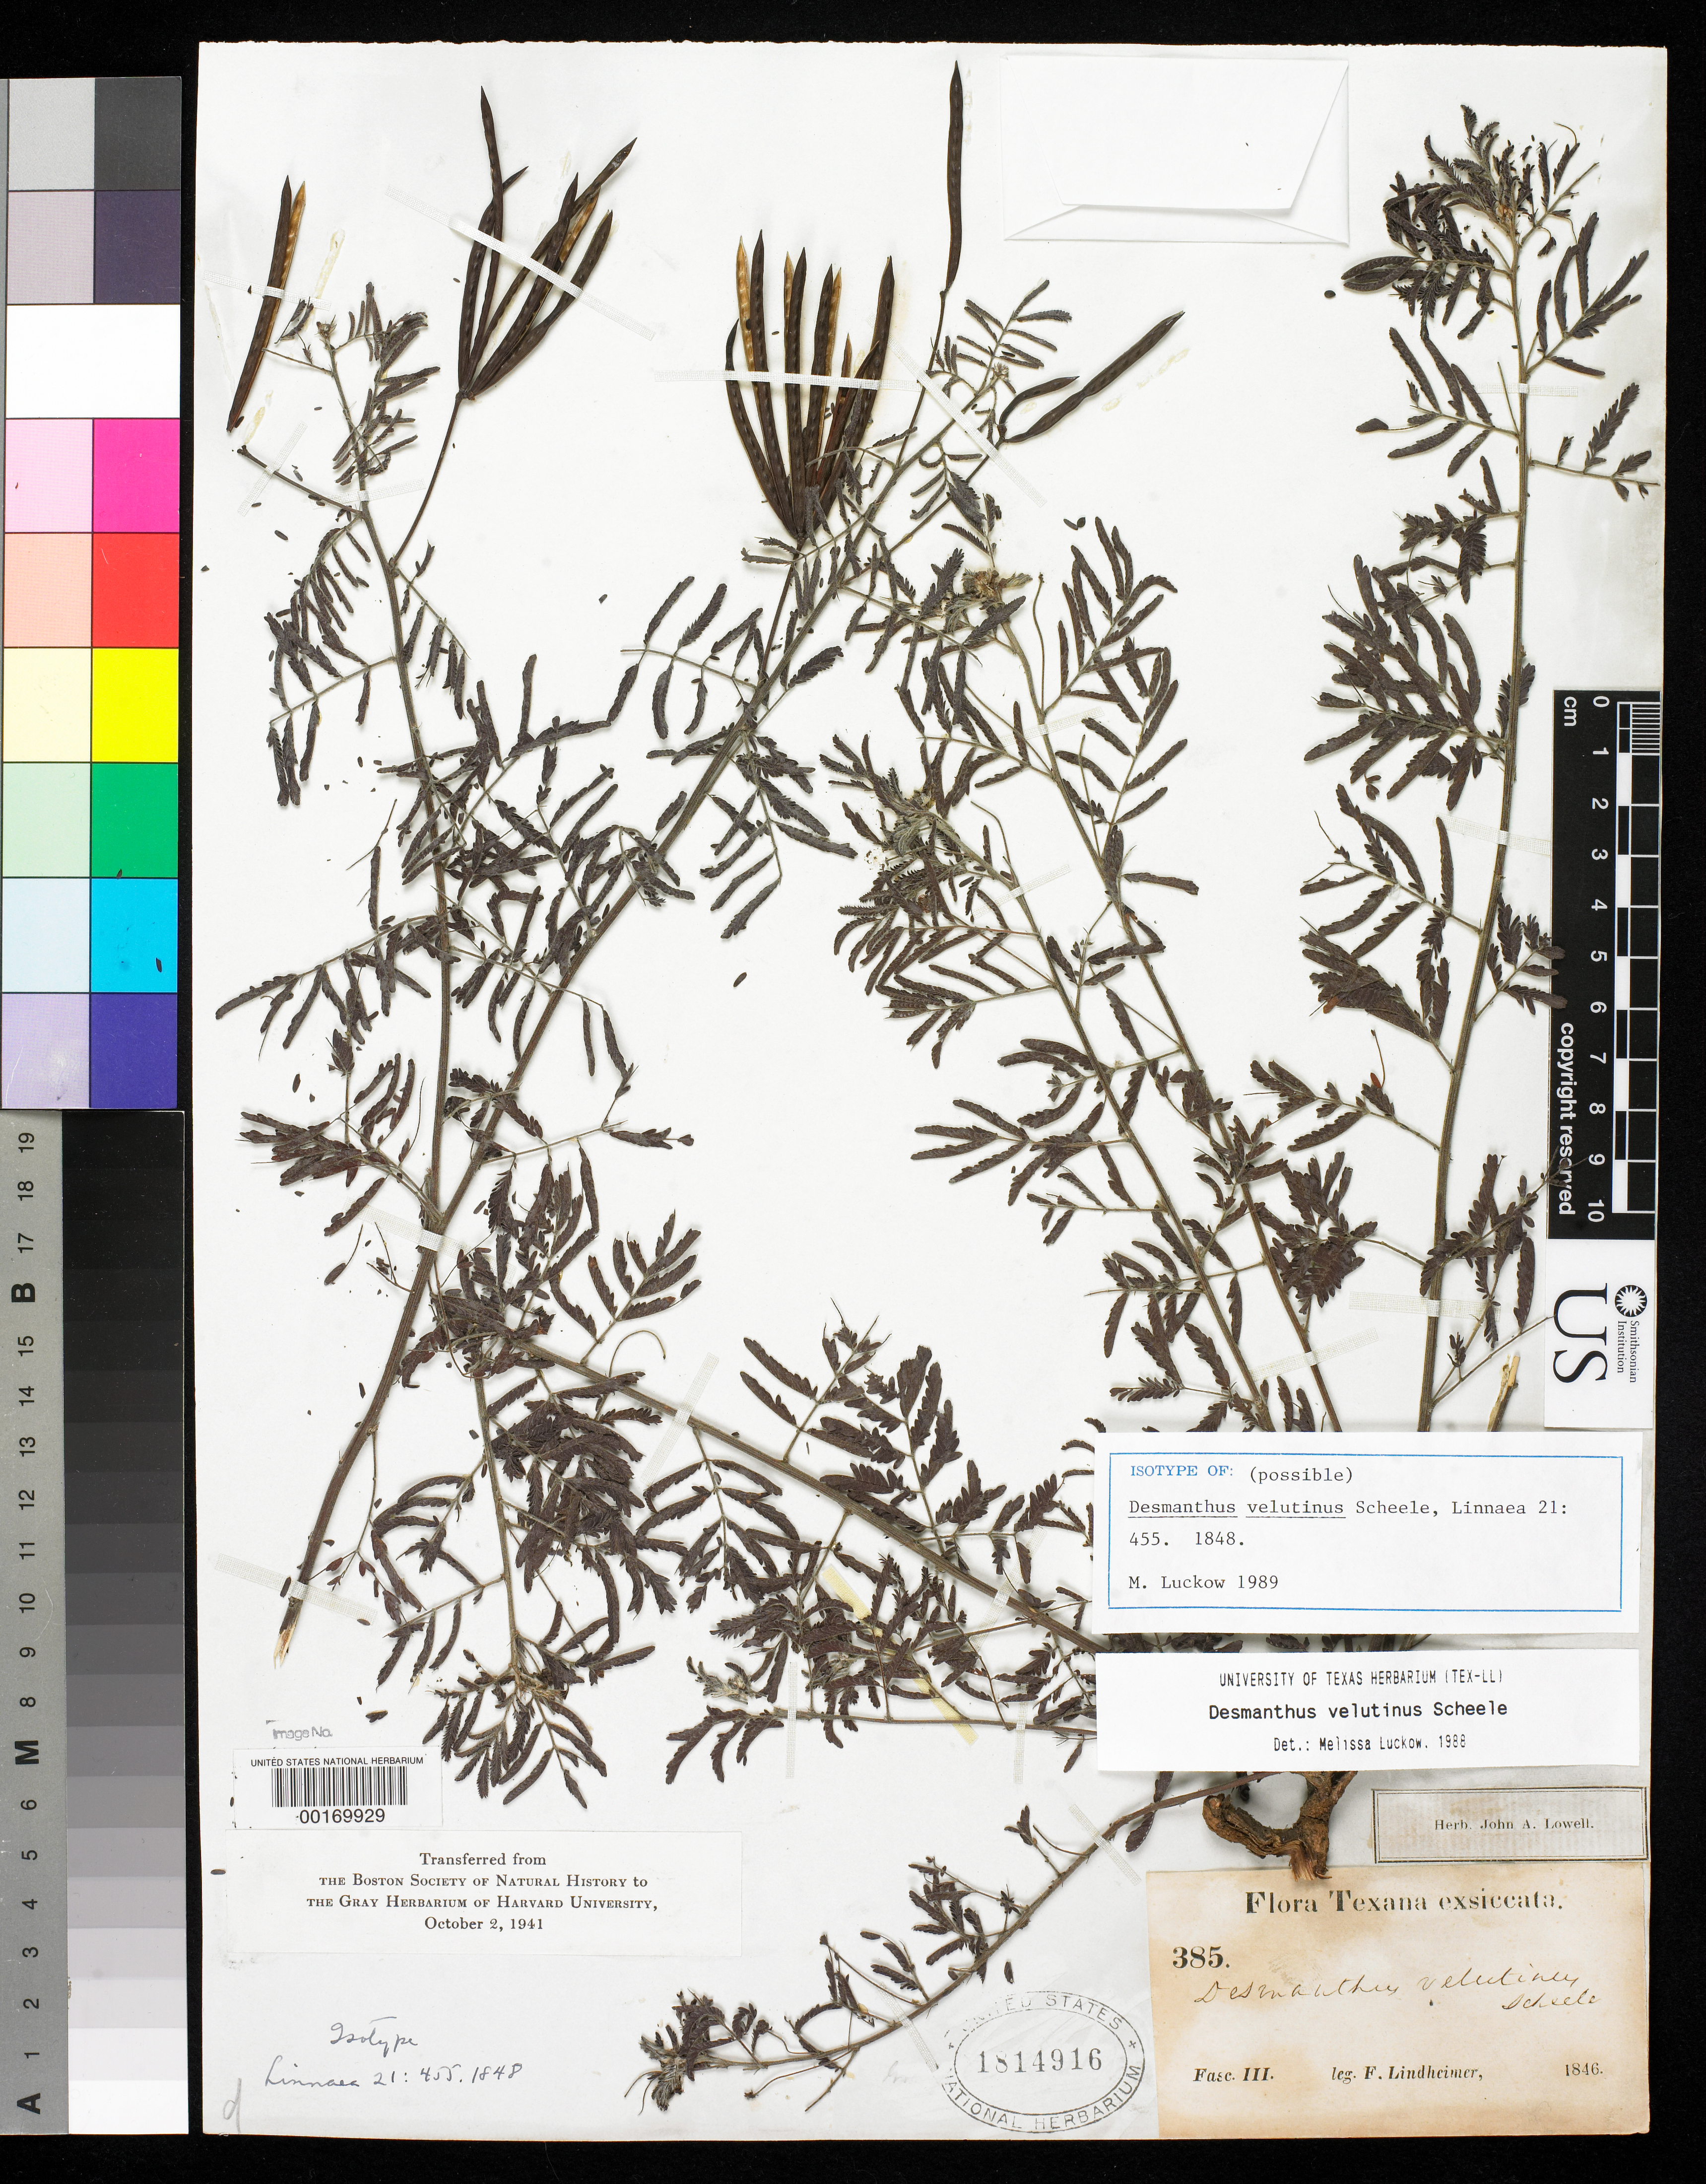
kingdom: Plantae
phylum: Tracheophyta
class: Magnoliopsida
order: Fabales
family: Fabaceae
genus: Desmanthus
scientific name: Desmanthus velutinus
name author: Scheele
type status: Possible Isotype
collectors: F. J. Lindheimer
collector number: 2. 385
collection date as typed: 1846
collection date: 1846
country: United States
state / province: Texas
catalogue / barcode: US 1814916